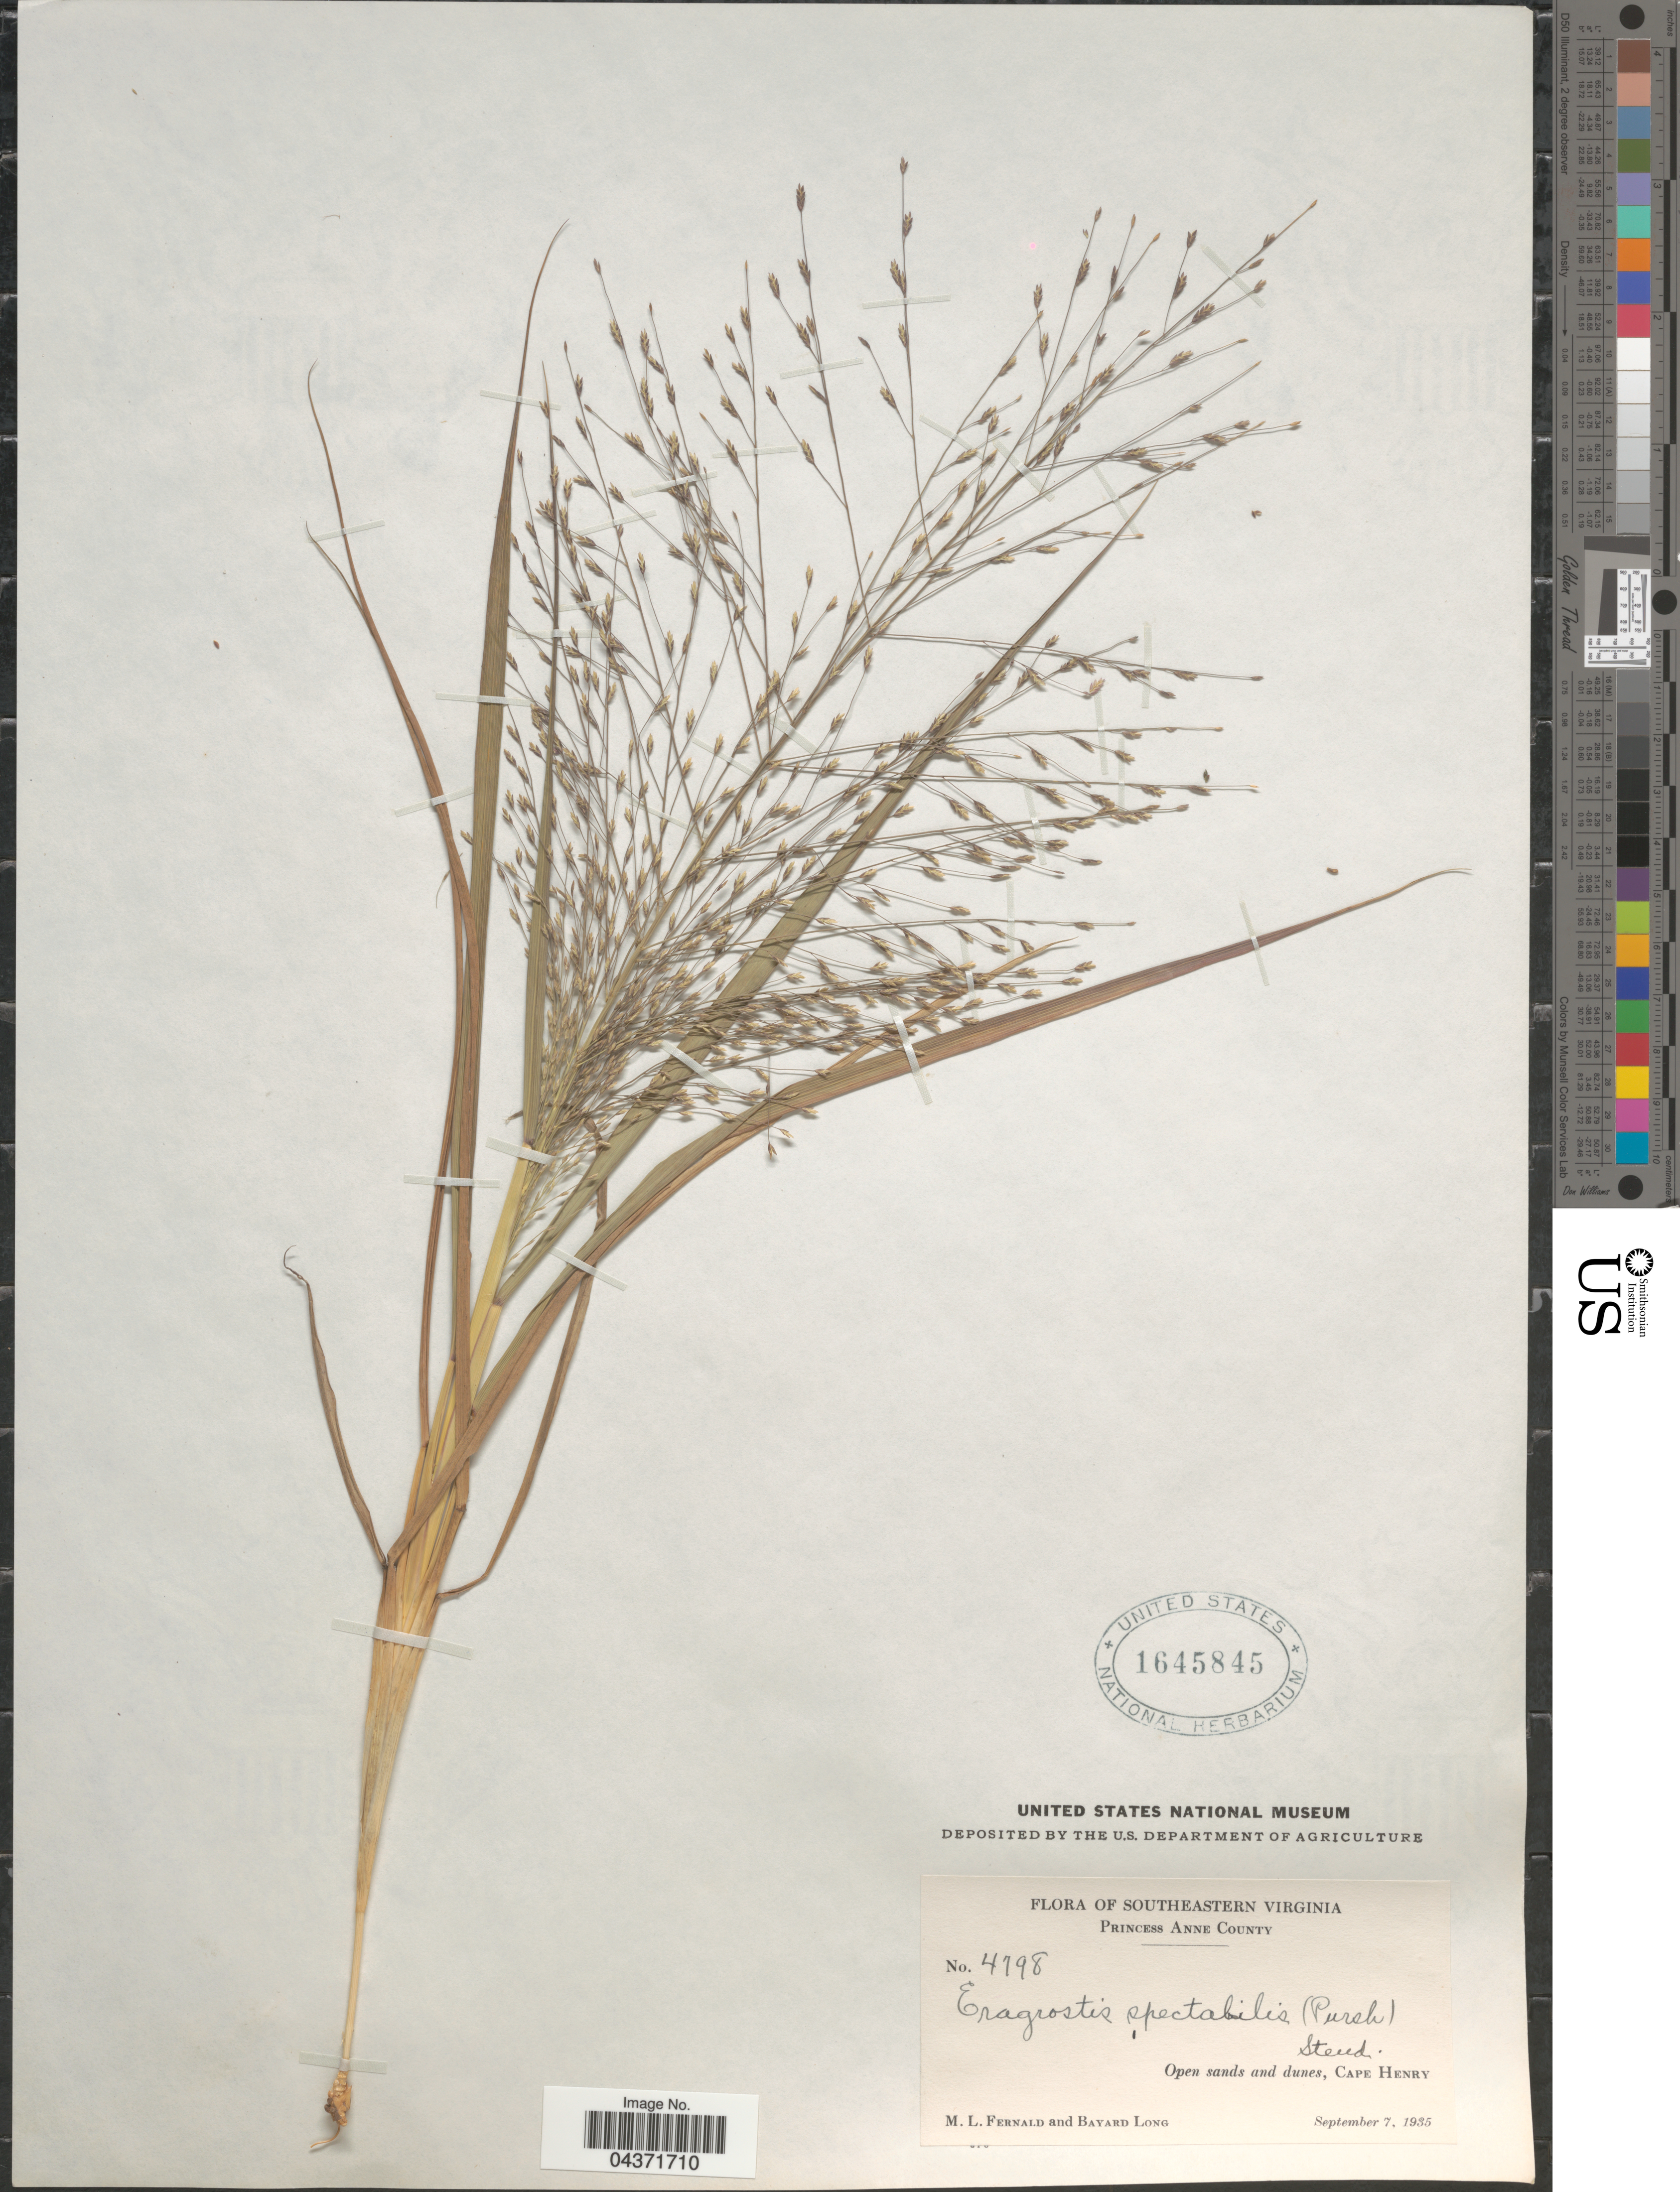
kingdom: Plantae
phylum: Tracheophyta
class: Liliopsida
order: Poales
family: Poaceae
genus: Eragrostis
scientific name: Eragrostis spectabilis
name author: (Pursh) Steud.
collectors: M. L. Fernald & B. Long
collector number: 4798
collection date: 1935-09-07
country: United States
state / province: Virginia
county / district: City of Virginia Beach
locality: Southeastern Virginia. Princess Anne County. Open sands and dunes, Cape Henry.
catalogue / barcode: US 1645845